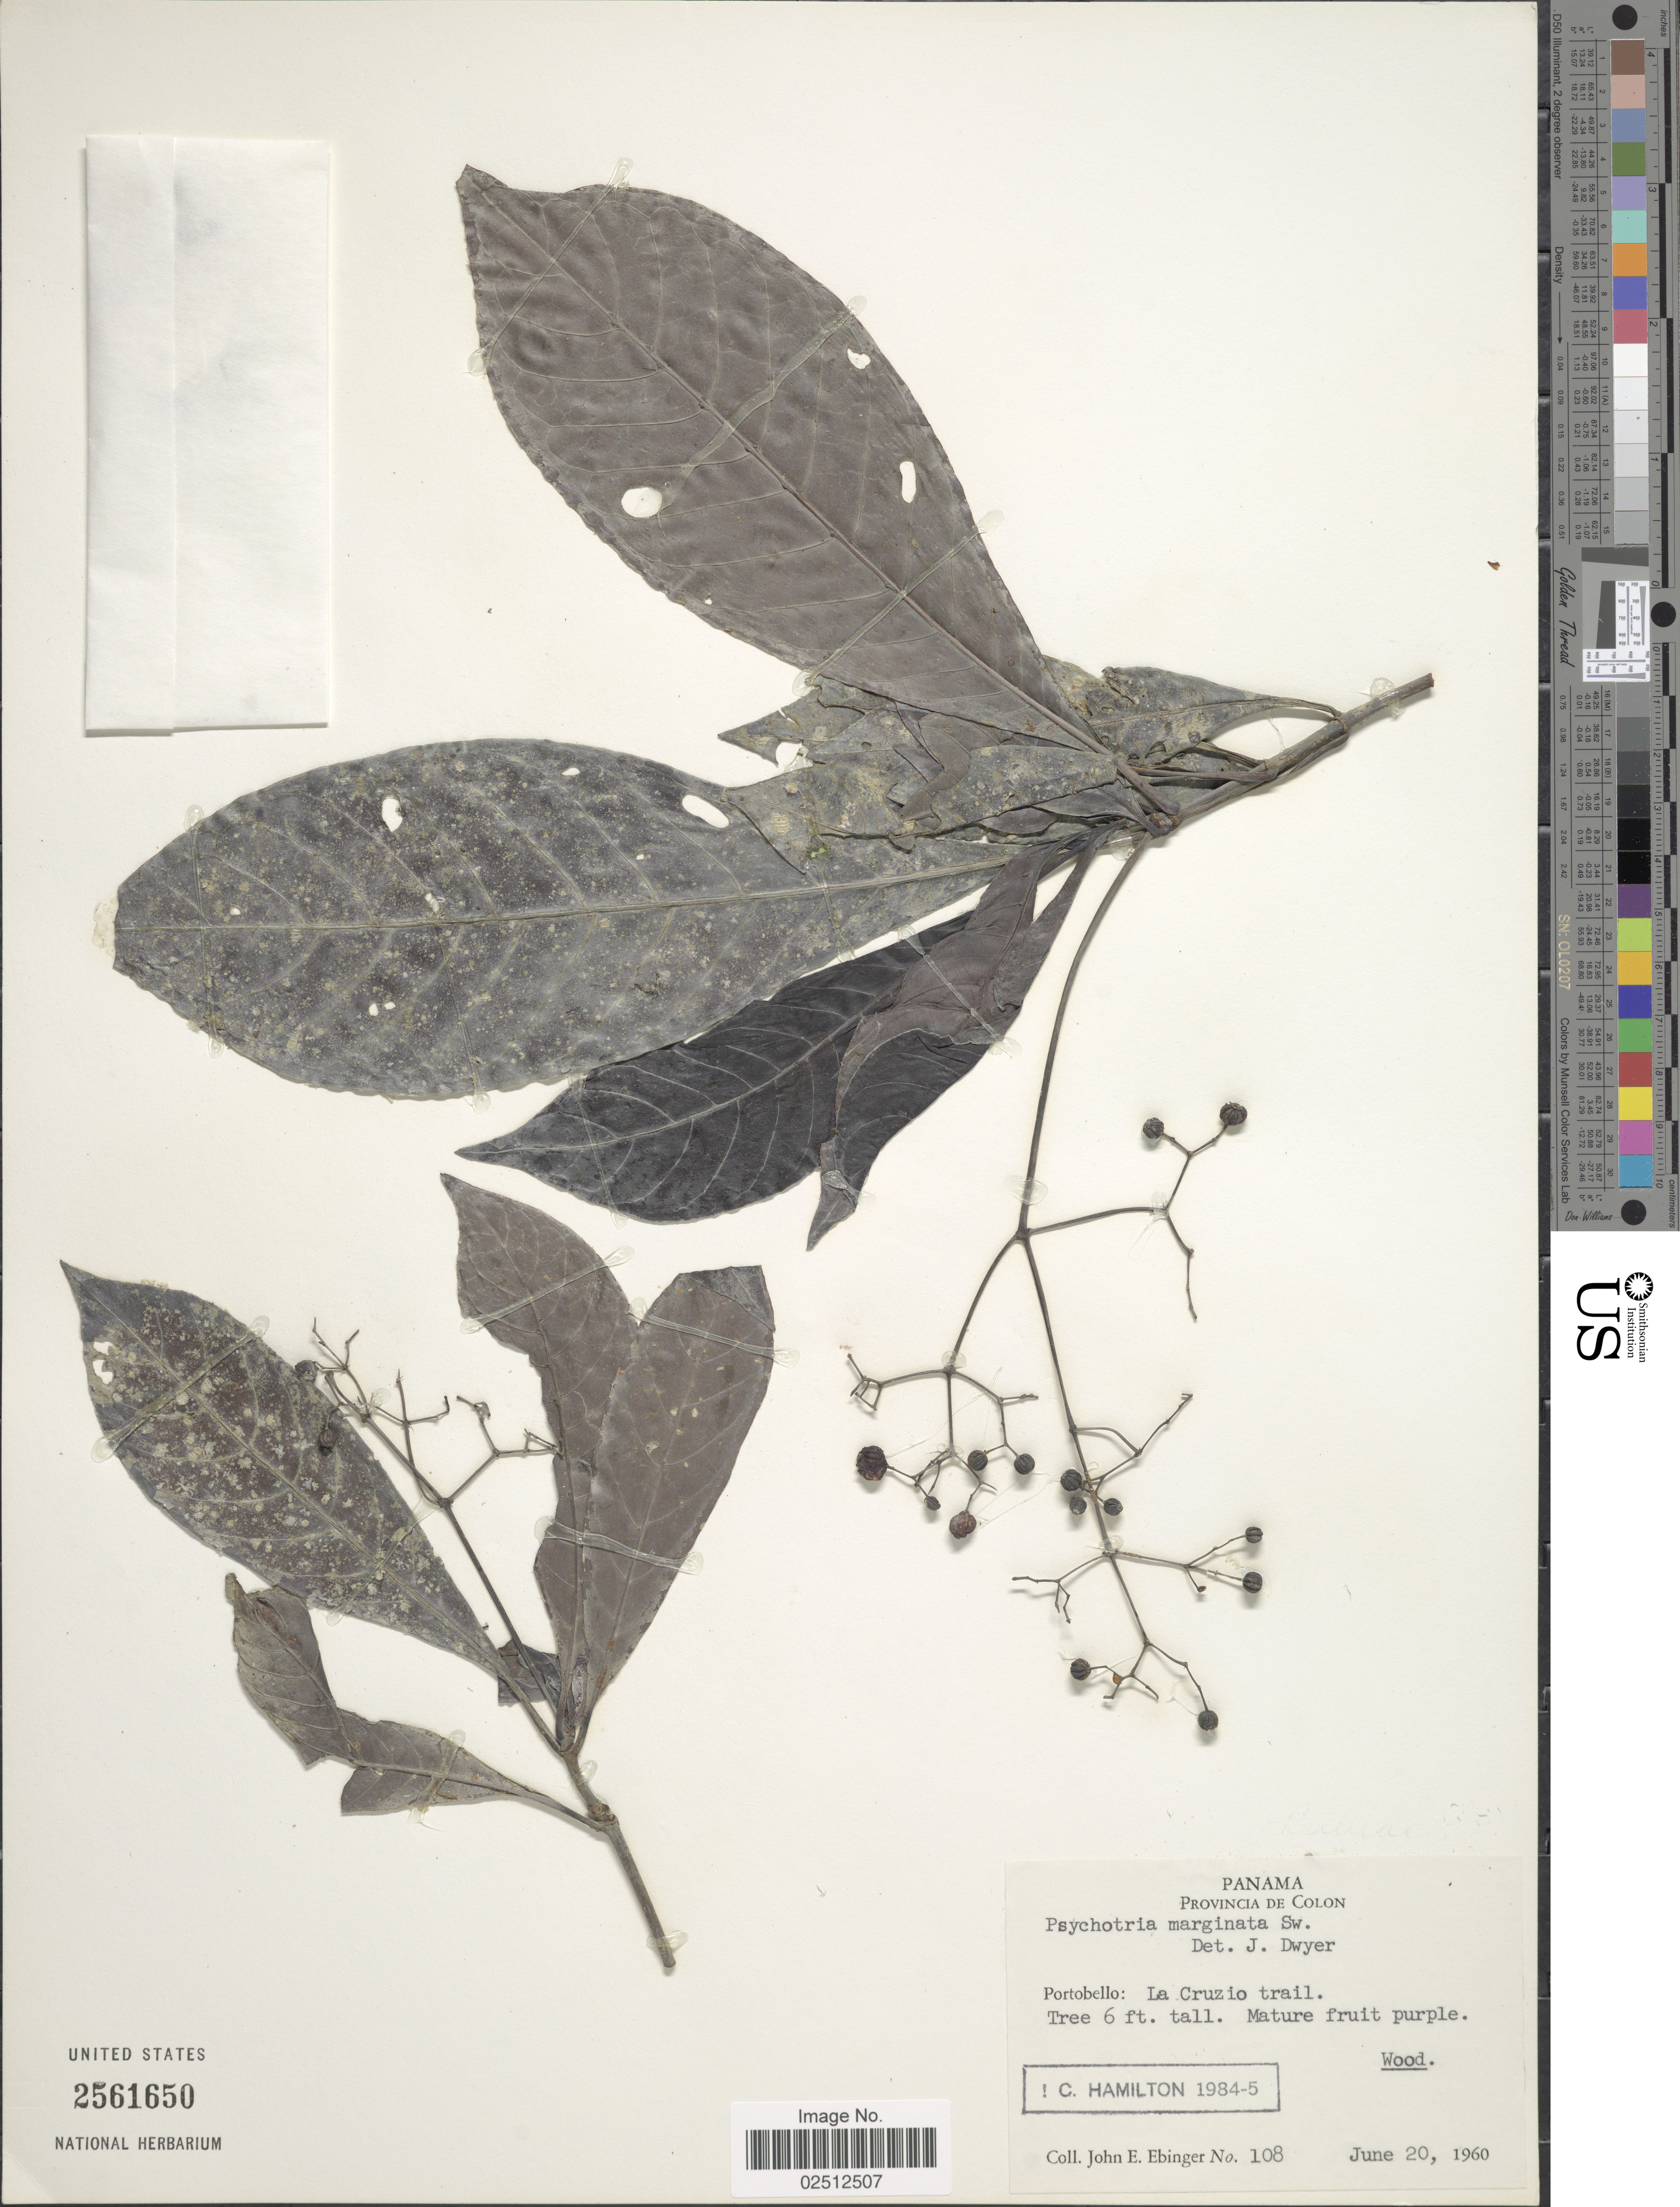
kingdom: Plantae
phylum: Tracheophyta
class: Magnoliopsida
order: Gentianales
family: Rubiaceae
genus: Psychotria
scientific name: Psychotria marginata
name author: Sw.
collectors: J. Ebinger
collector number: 108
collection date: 1960-06-20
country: Panama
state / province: Colón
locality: Provincia de Colon, Portobello: La Cruzio trail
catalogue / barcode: US 2561650